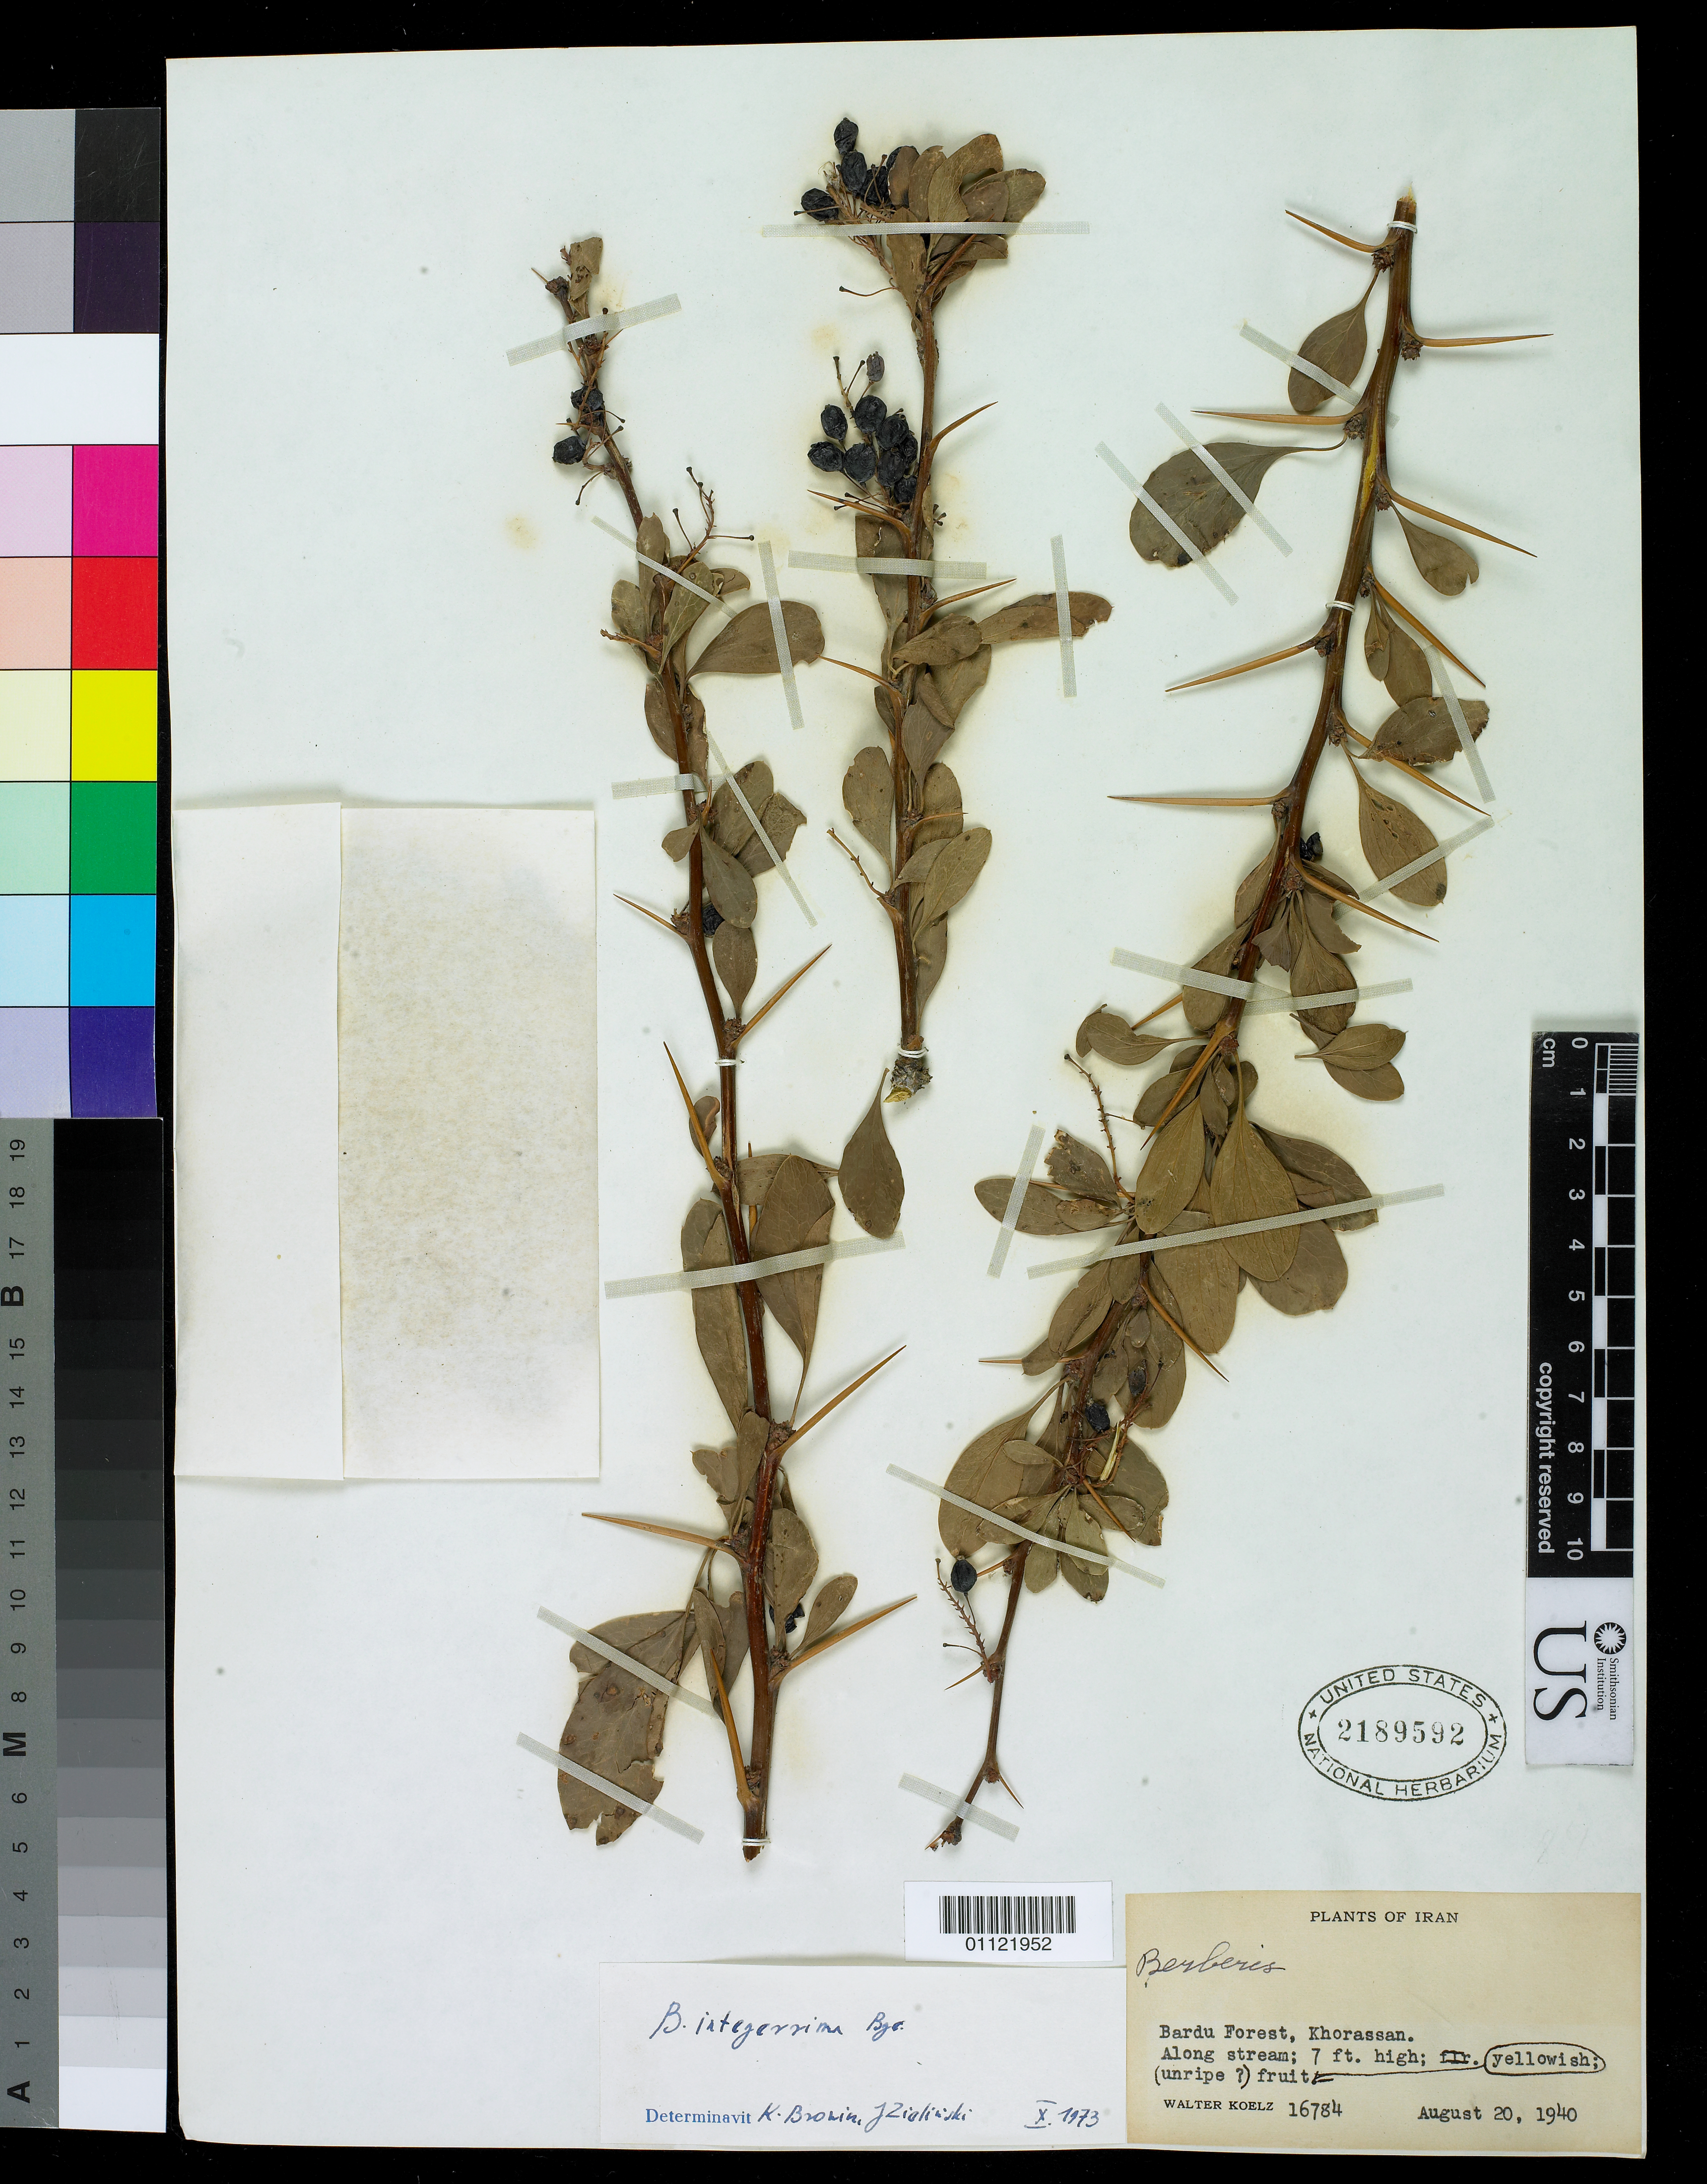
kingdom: Plantae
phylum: Tracheophyta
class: Magnoliopsida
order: Ranunculales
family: Berberidaceae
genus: Berberis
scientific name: Berberis integerrima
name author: Bunge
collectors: W. N. Koelz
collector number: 16784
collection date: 1940-08-20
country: Iran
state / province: Khorasan [obsolete]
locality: Bardu Forest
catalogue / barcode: US 2189592